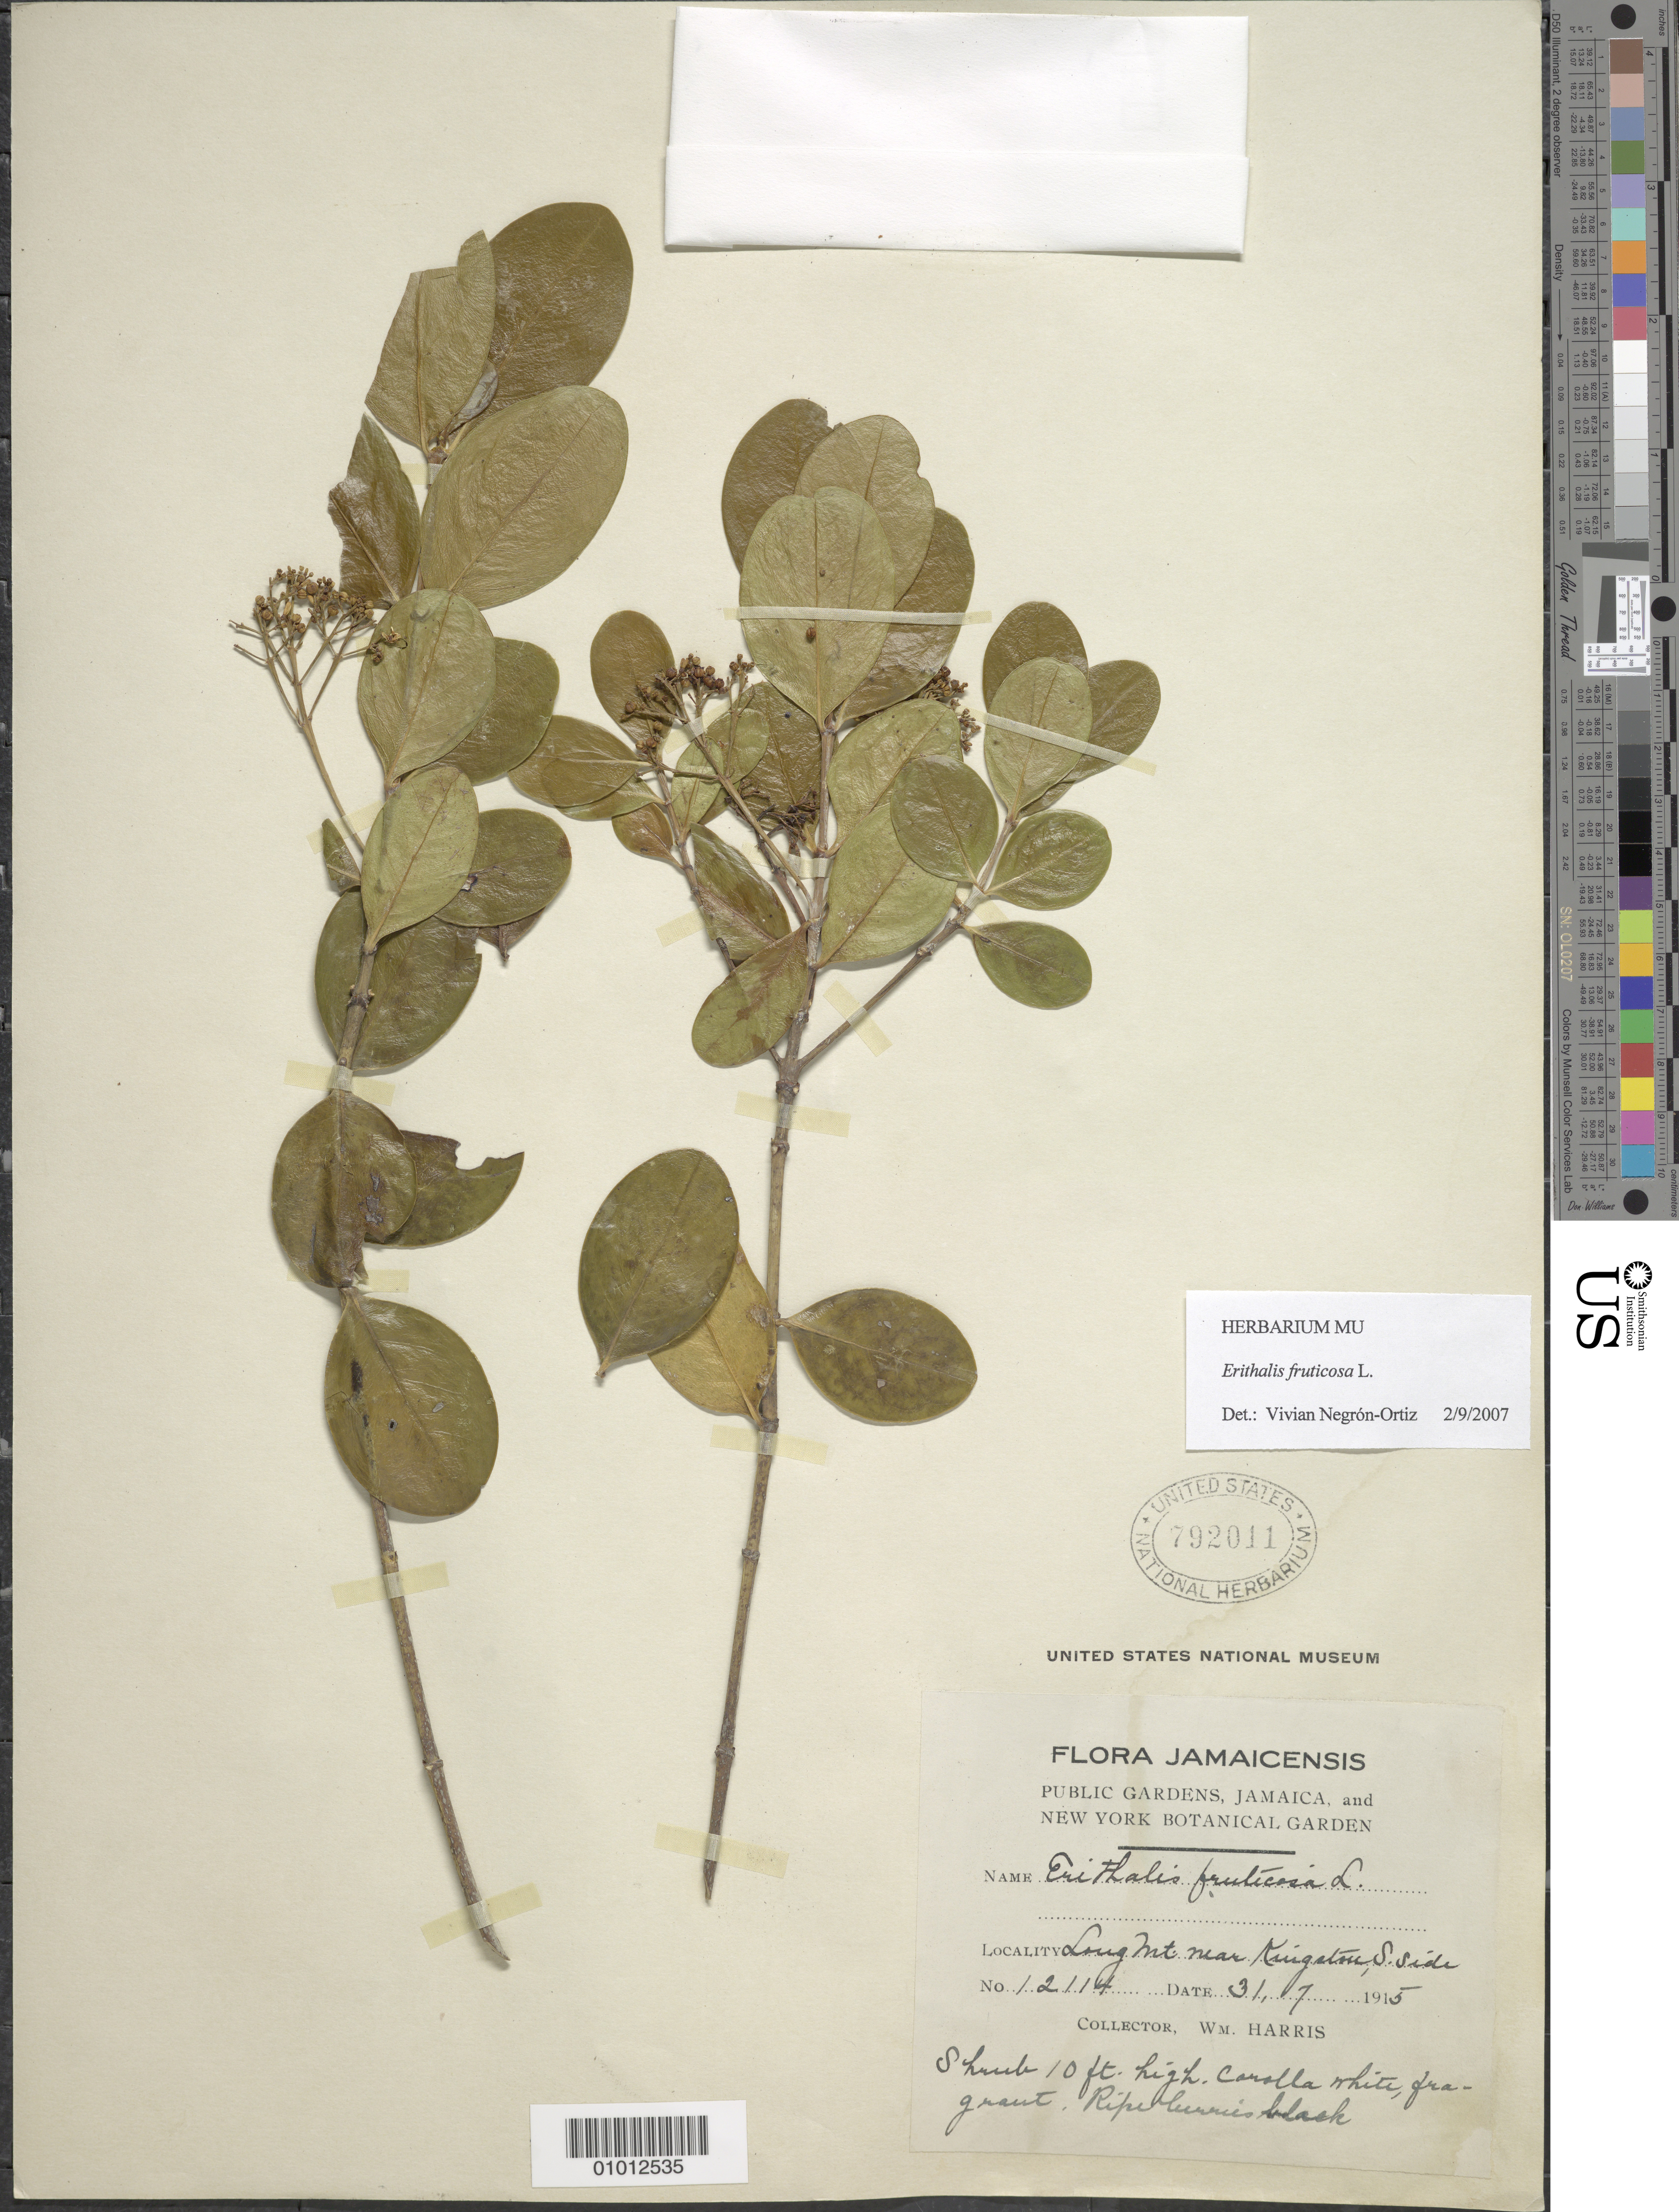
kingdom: Plantae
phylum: Tracheophyta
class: Magnoliopsida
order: Gentianales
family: Rubiaceae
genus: Erithalis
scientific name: Erithalis fruticosa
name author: L.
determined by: Negrón-Ortiz, V.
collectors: W. Harris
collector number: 12114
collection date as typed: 31 Jul 1915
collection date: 1915-07-31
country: Jamaica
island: Jamaica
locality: Long Mt. near Kingston, S. side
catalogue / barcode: US 792011